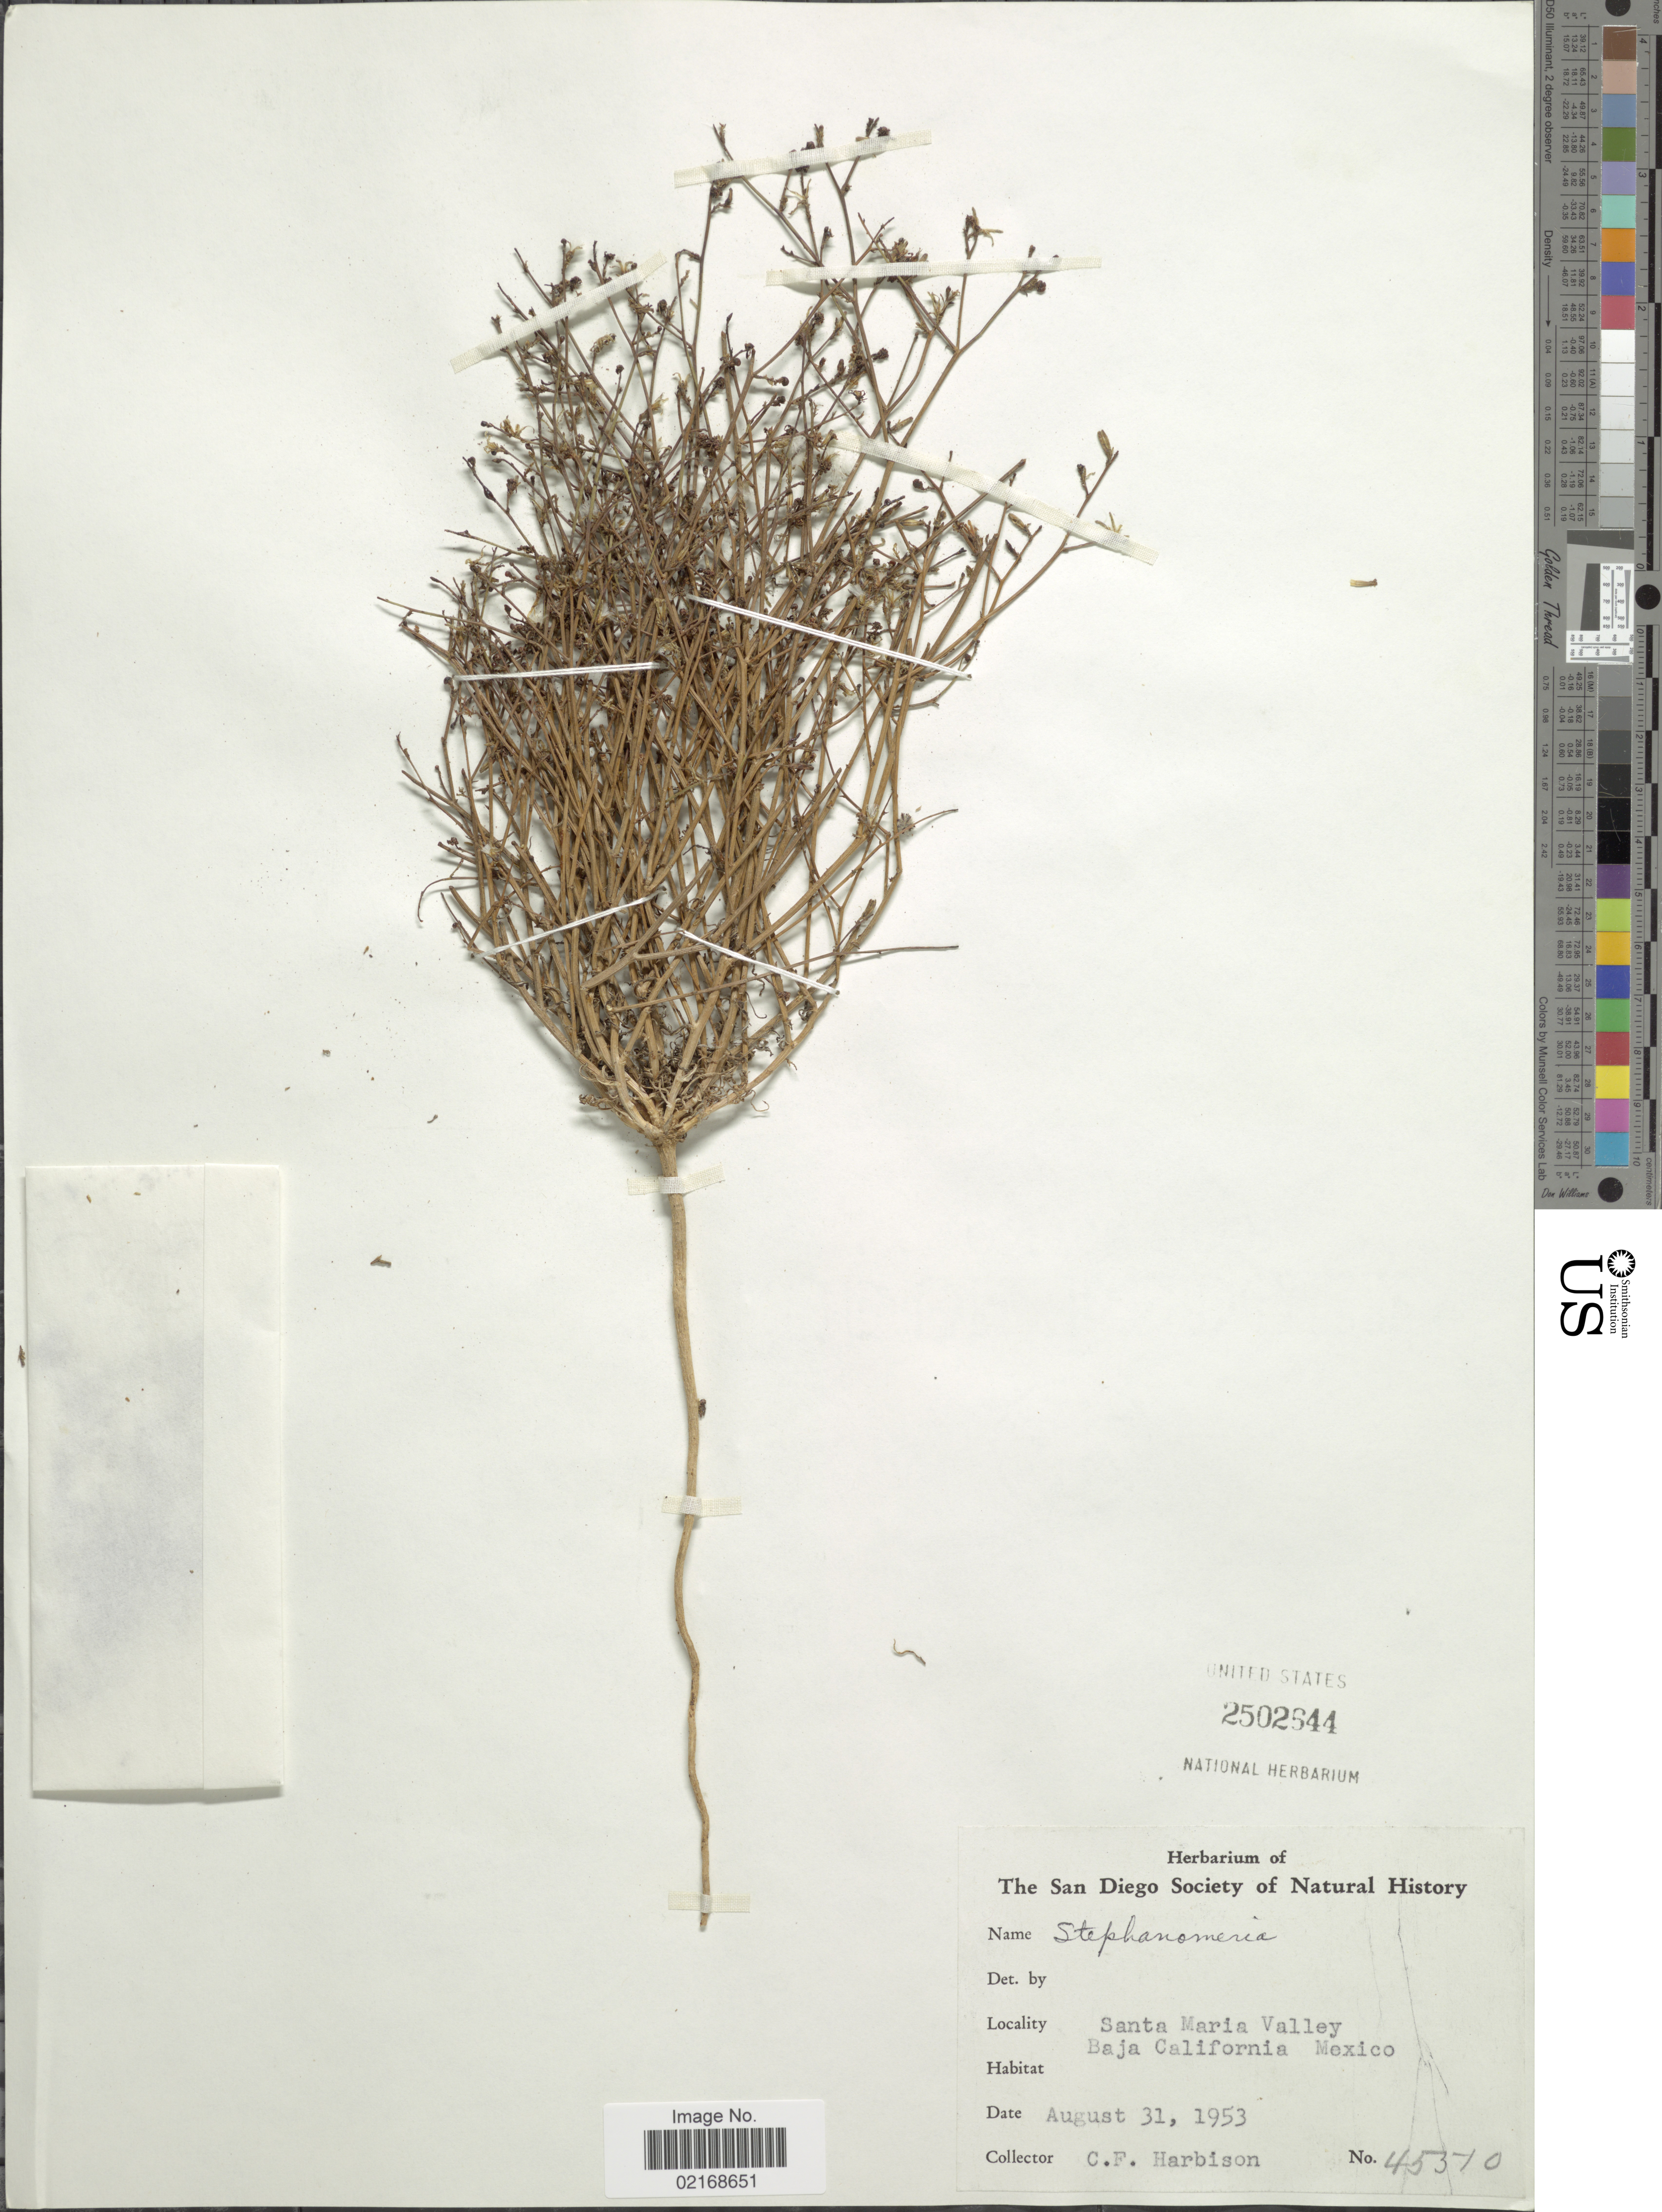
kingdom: Plantae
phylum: Tracheophyta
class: Magnoliopsida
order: Asterales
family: Asteraceae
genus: Stephanomeria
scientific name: Stephanomeria sp.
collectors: C. F. Harbison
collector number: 45510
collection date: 1953-08-31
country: Mexico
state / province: Baja California Norte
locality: Santa Maria Valley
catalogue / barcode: US 2502544